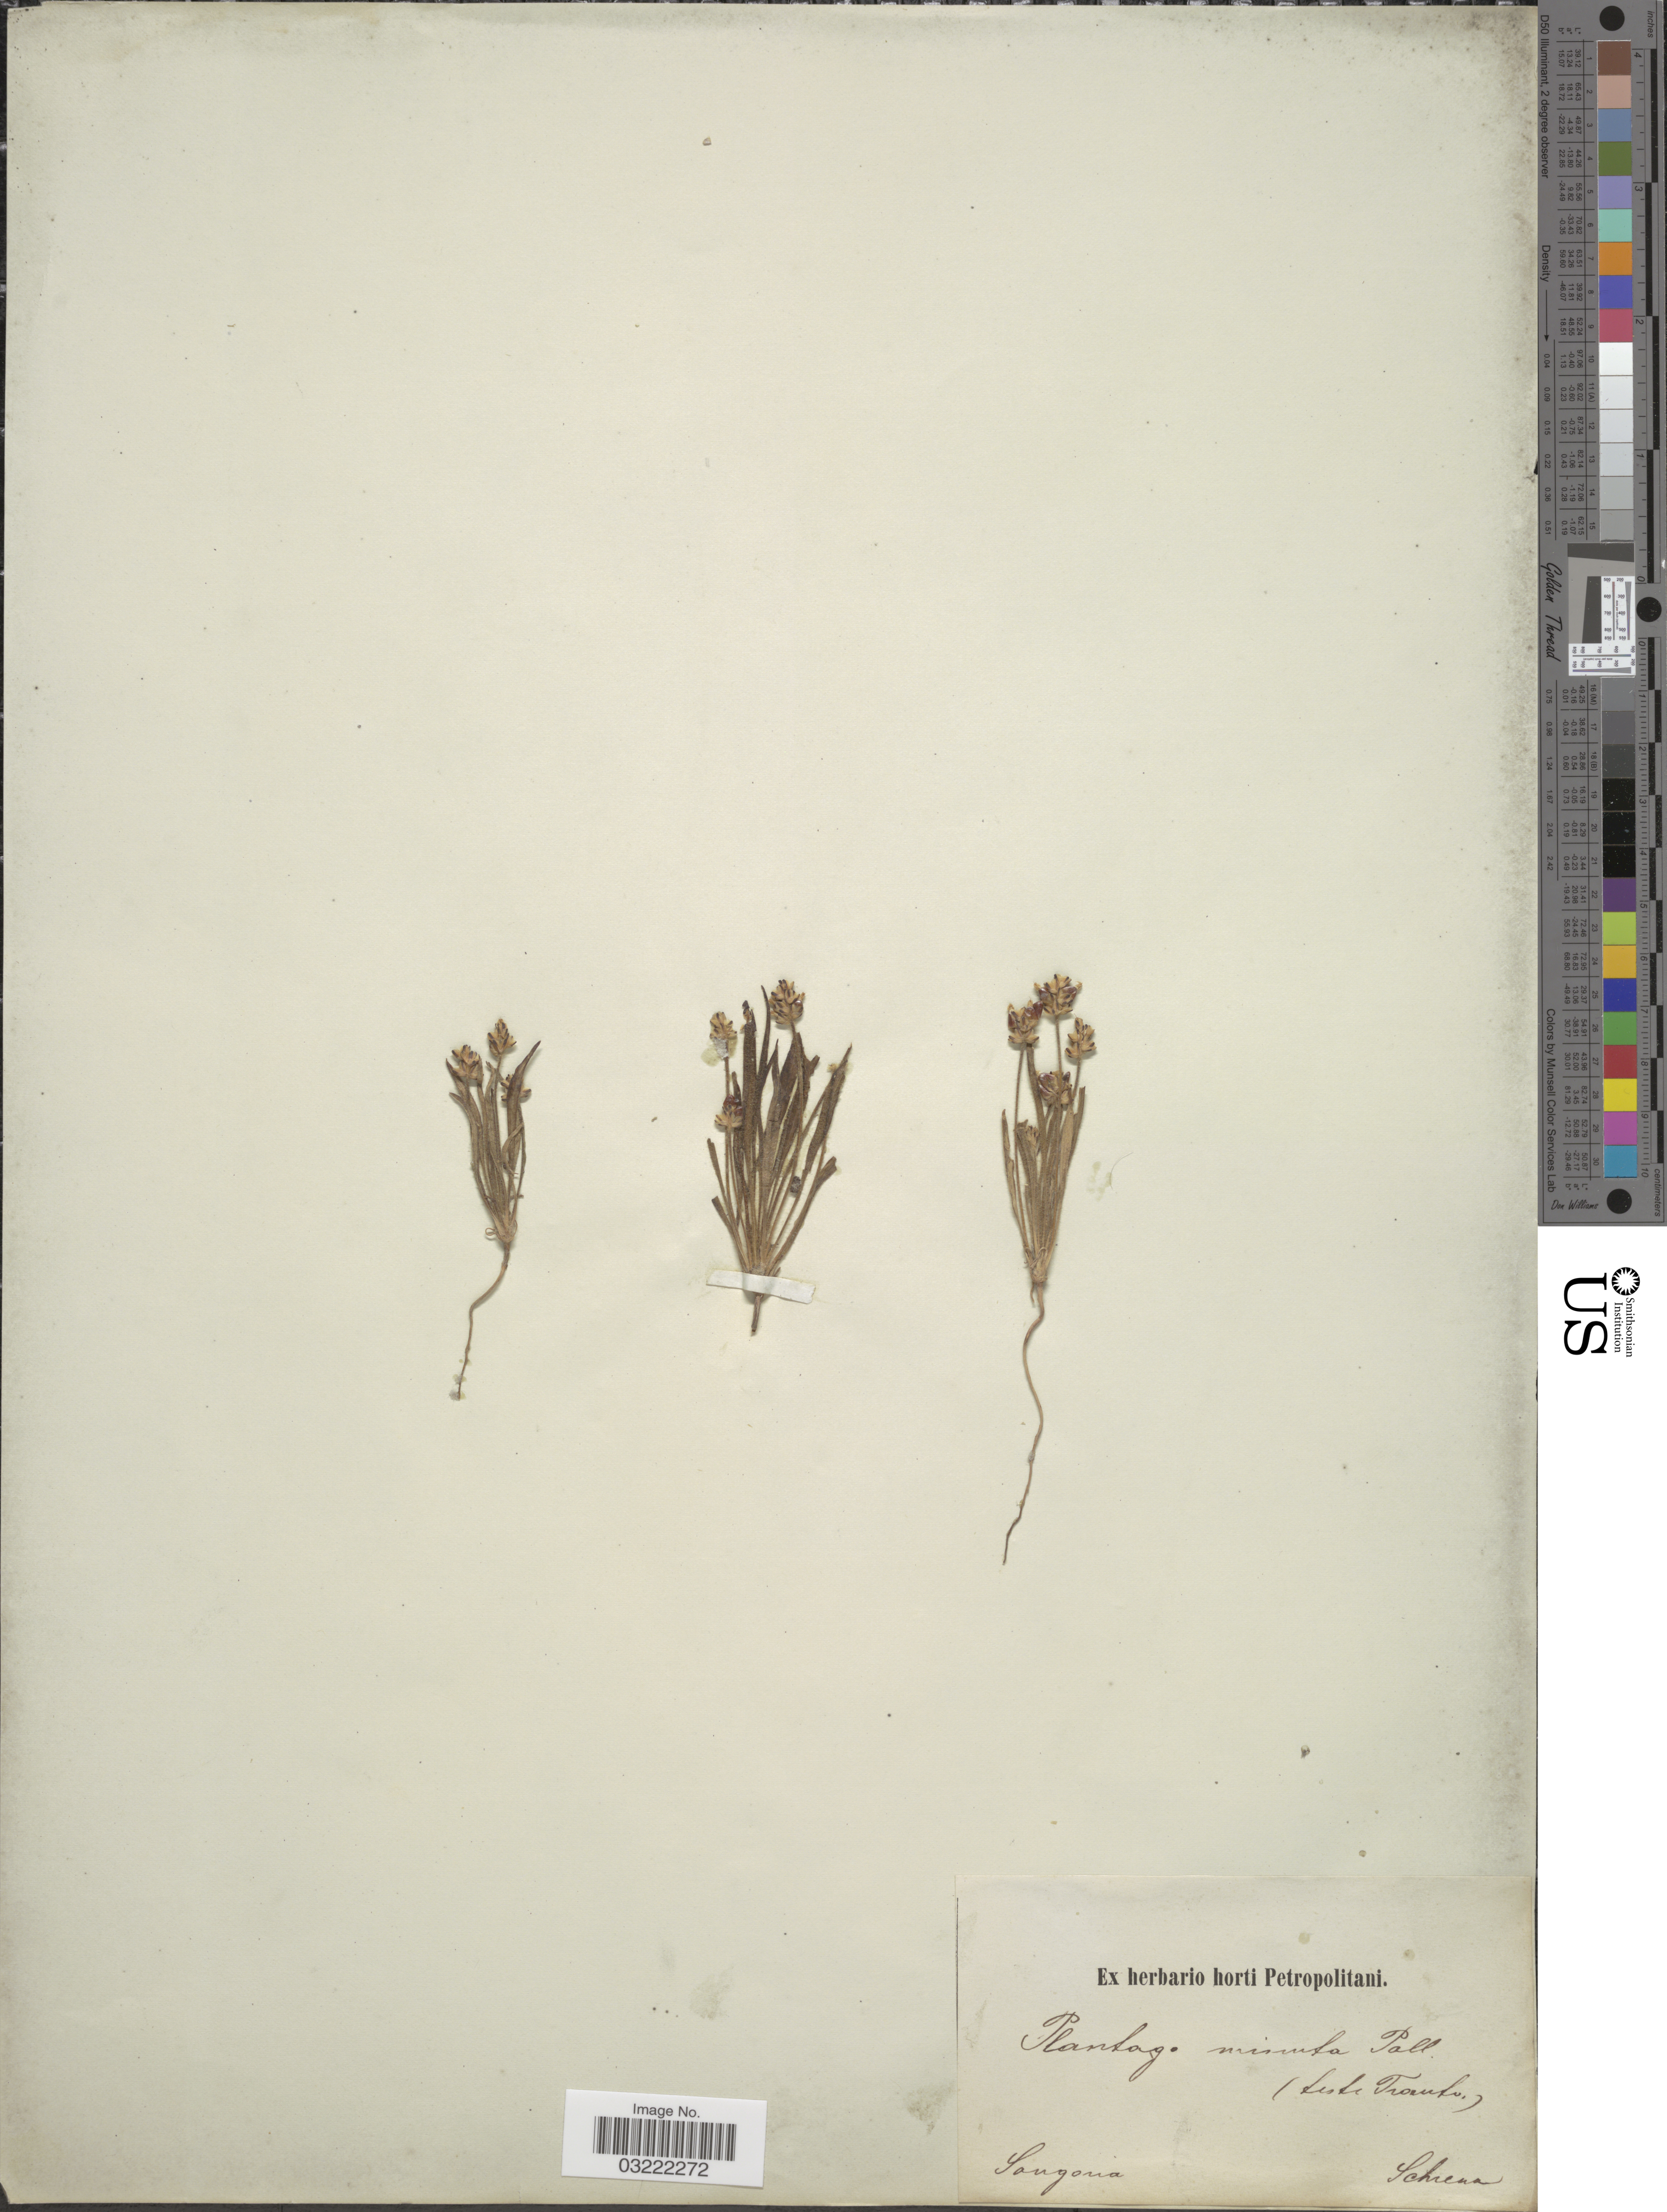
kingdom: Plantae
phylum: Tracheophyta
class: Magnoliopsida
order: Lamiales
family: Plantaginaceae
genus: Plantago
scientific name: Plantago minuta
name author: Pall.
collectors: A.G. Schrenk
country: Kazakhstan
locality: Songoria.